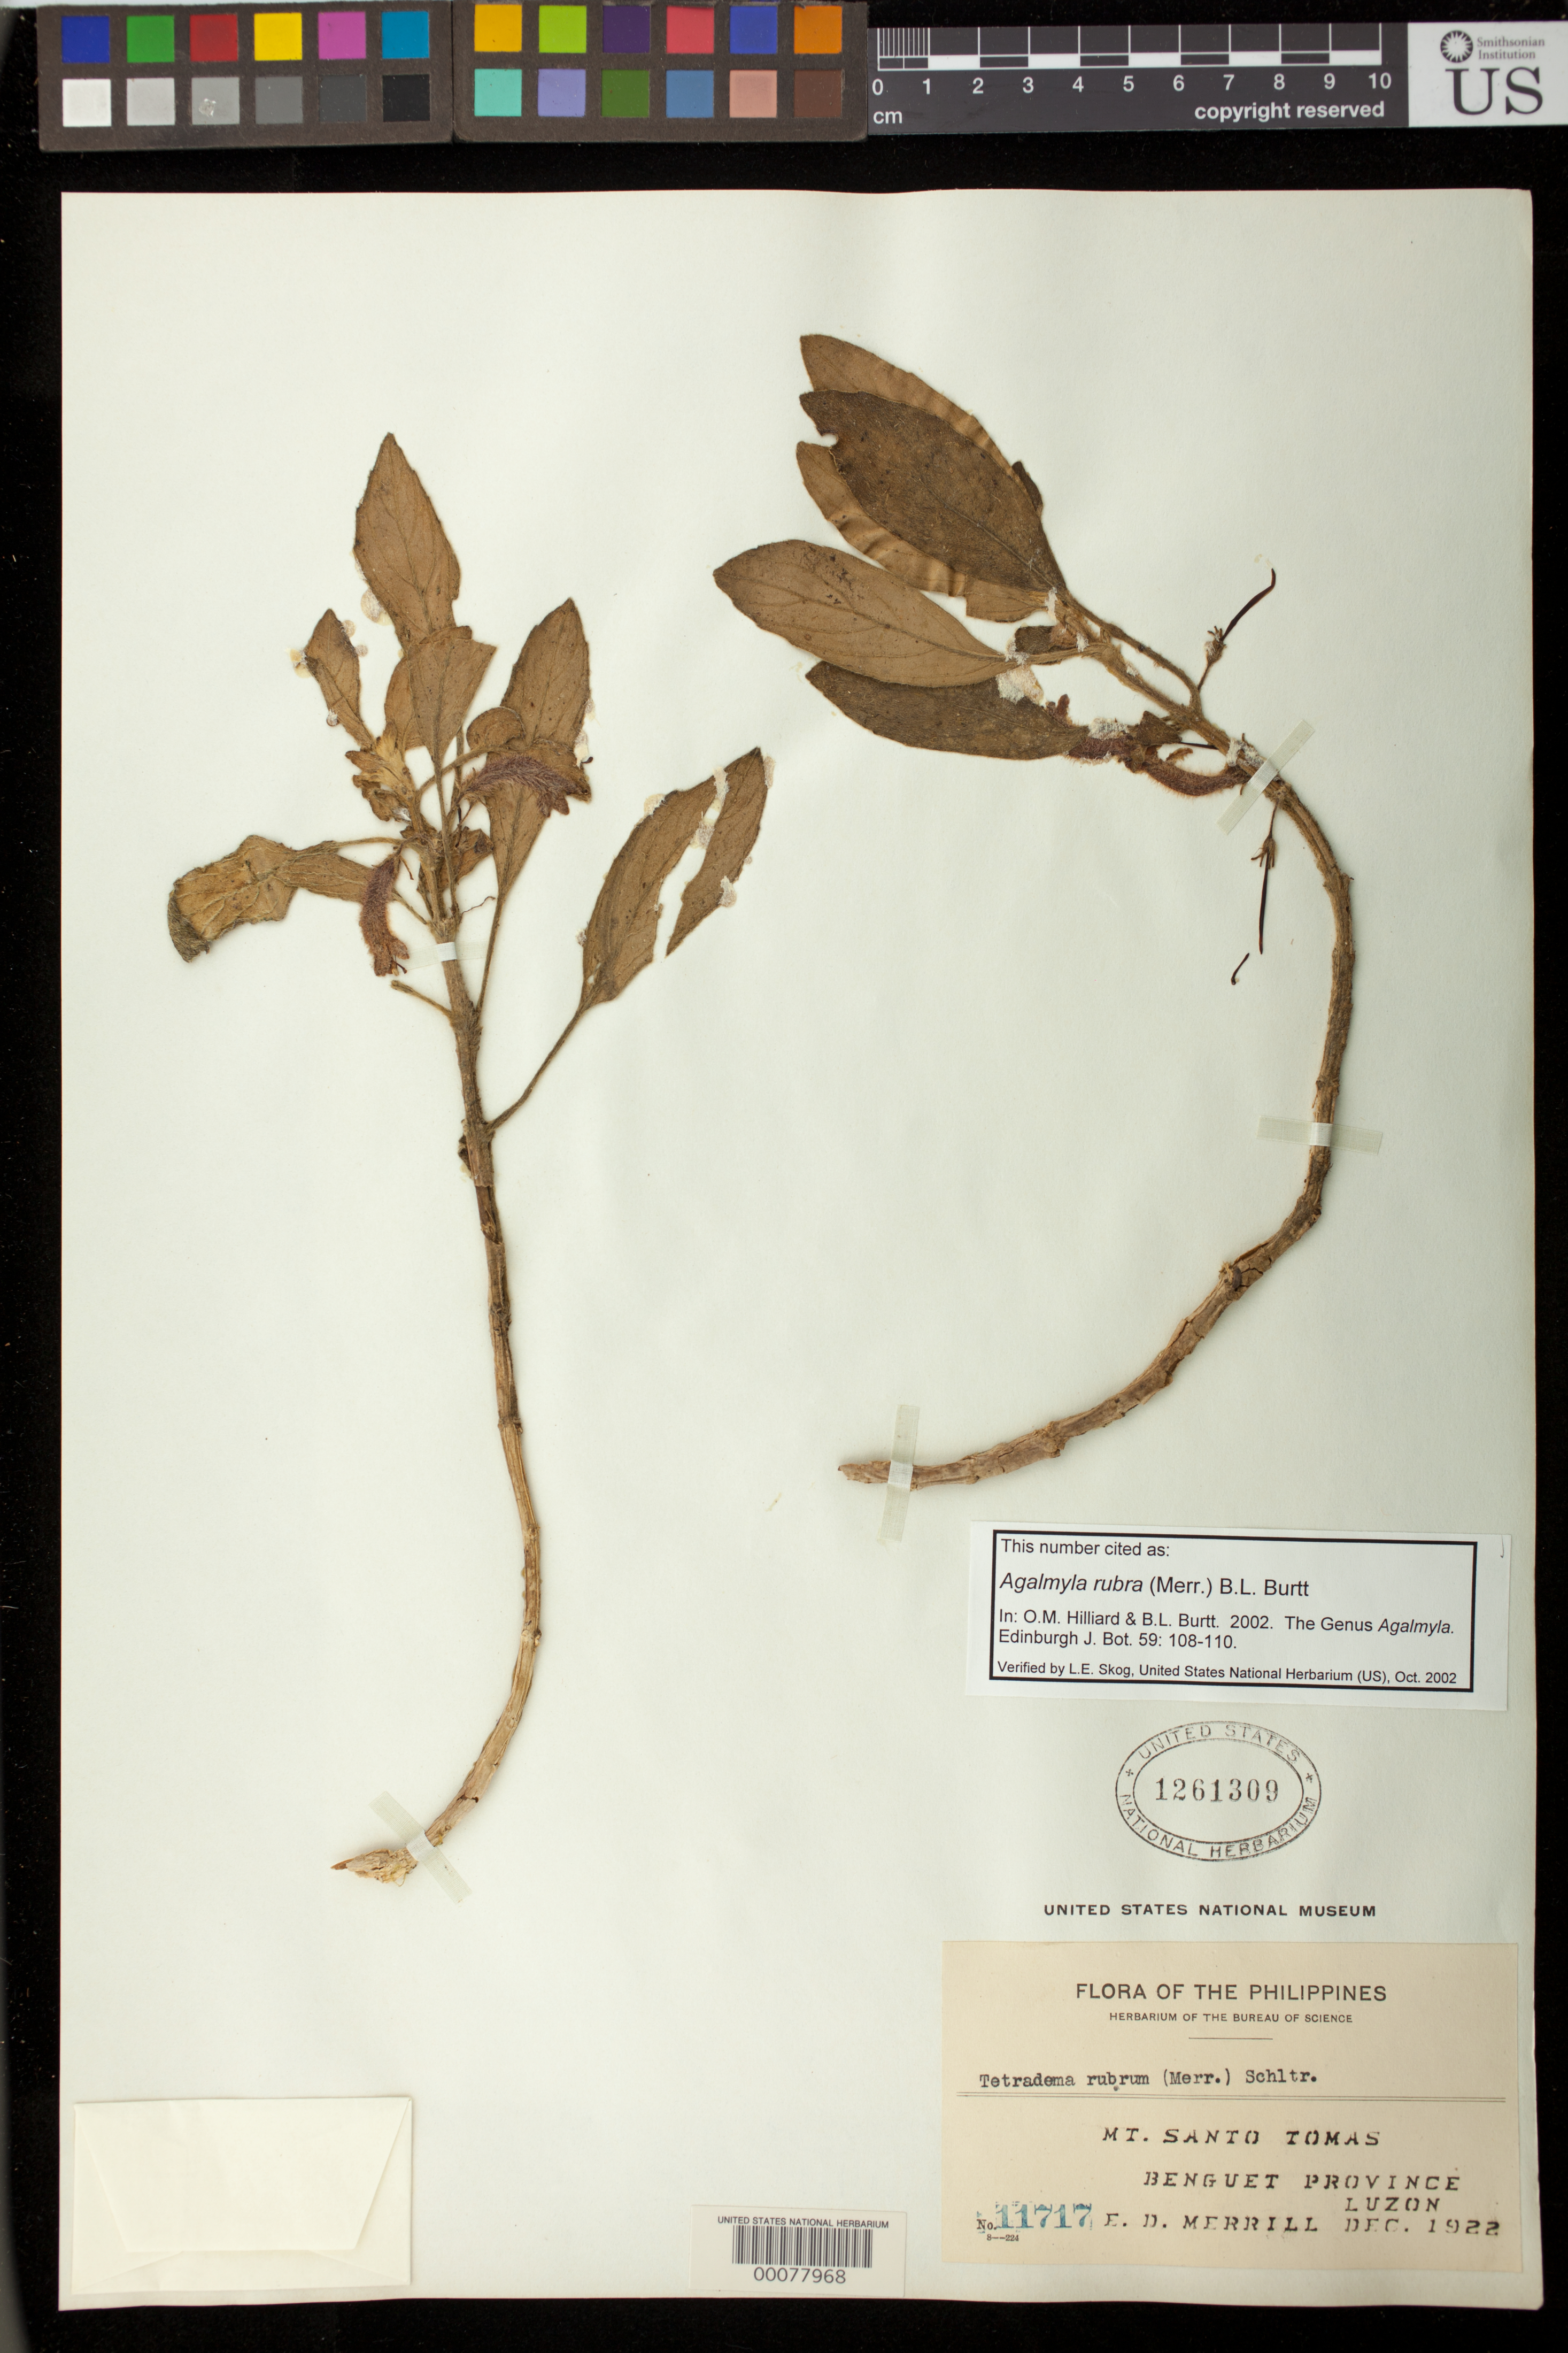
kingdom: Plantae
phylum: Tracheophyta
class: Magnoliopsida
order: Lamiales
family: Gesneriaceae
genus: Agalmyla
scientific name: Agalmyla rubrum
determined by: Hilliard, O. M.; Burtt, B. L.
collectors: E. D. Merrill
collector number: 11717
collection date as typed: Dec 1922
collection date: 1922-12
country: Philippines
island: Luzon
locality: Mt. Santo Tomas, Benguet Province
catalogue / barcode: US 1261309